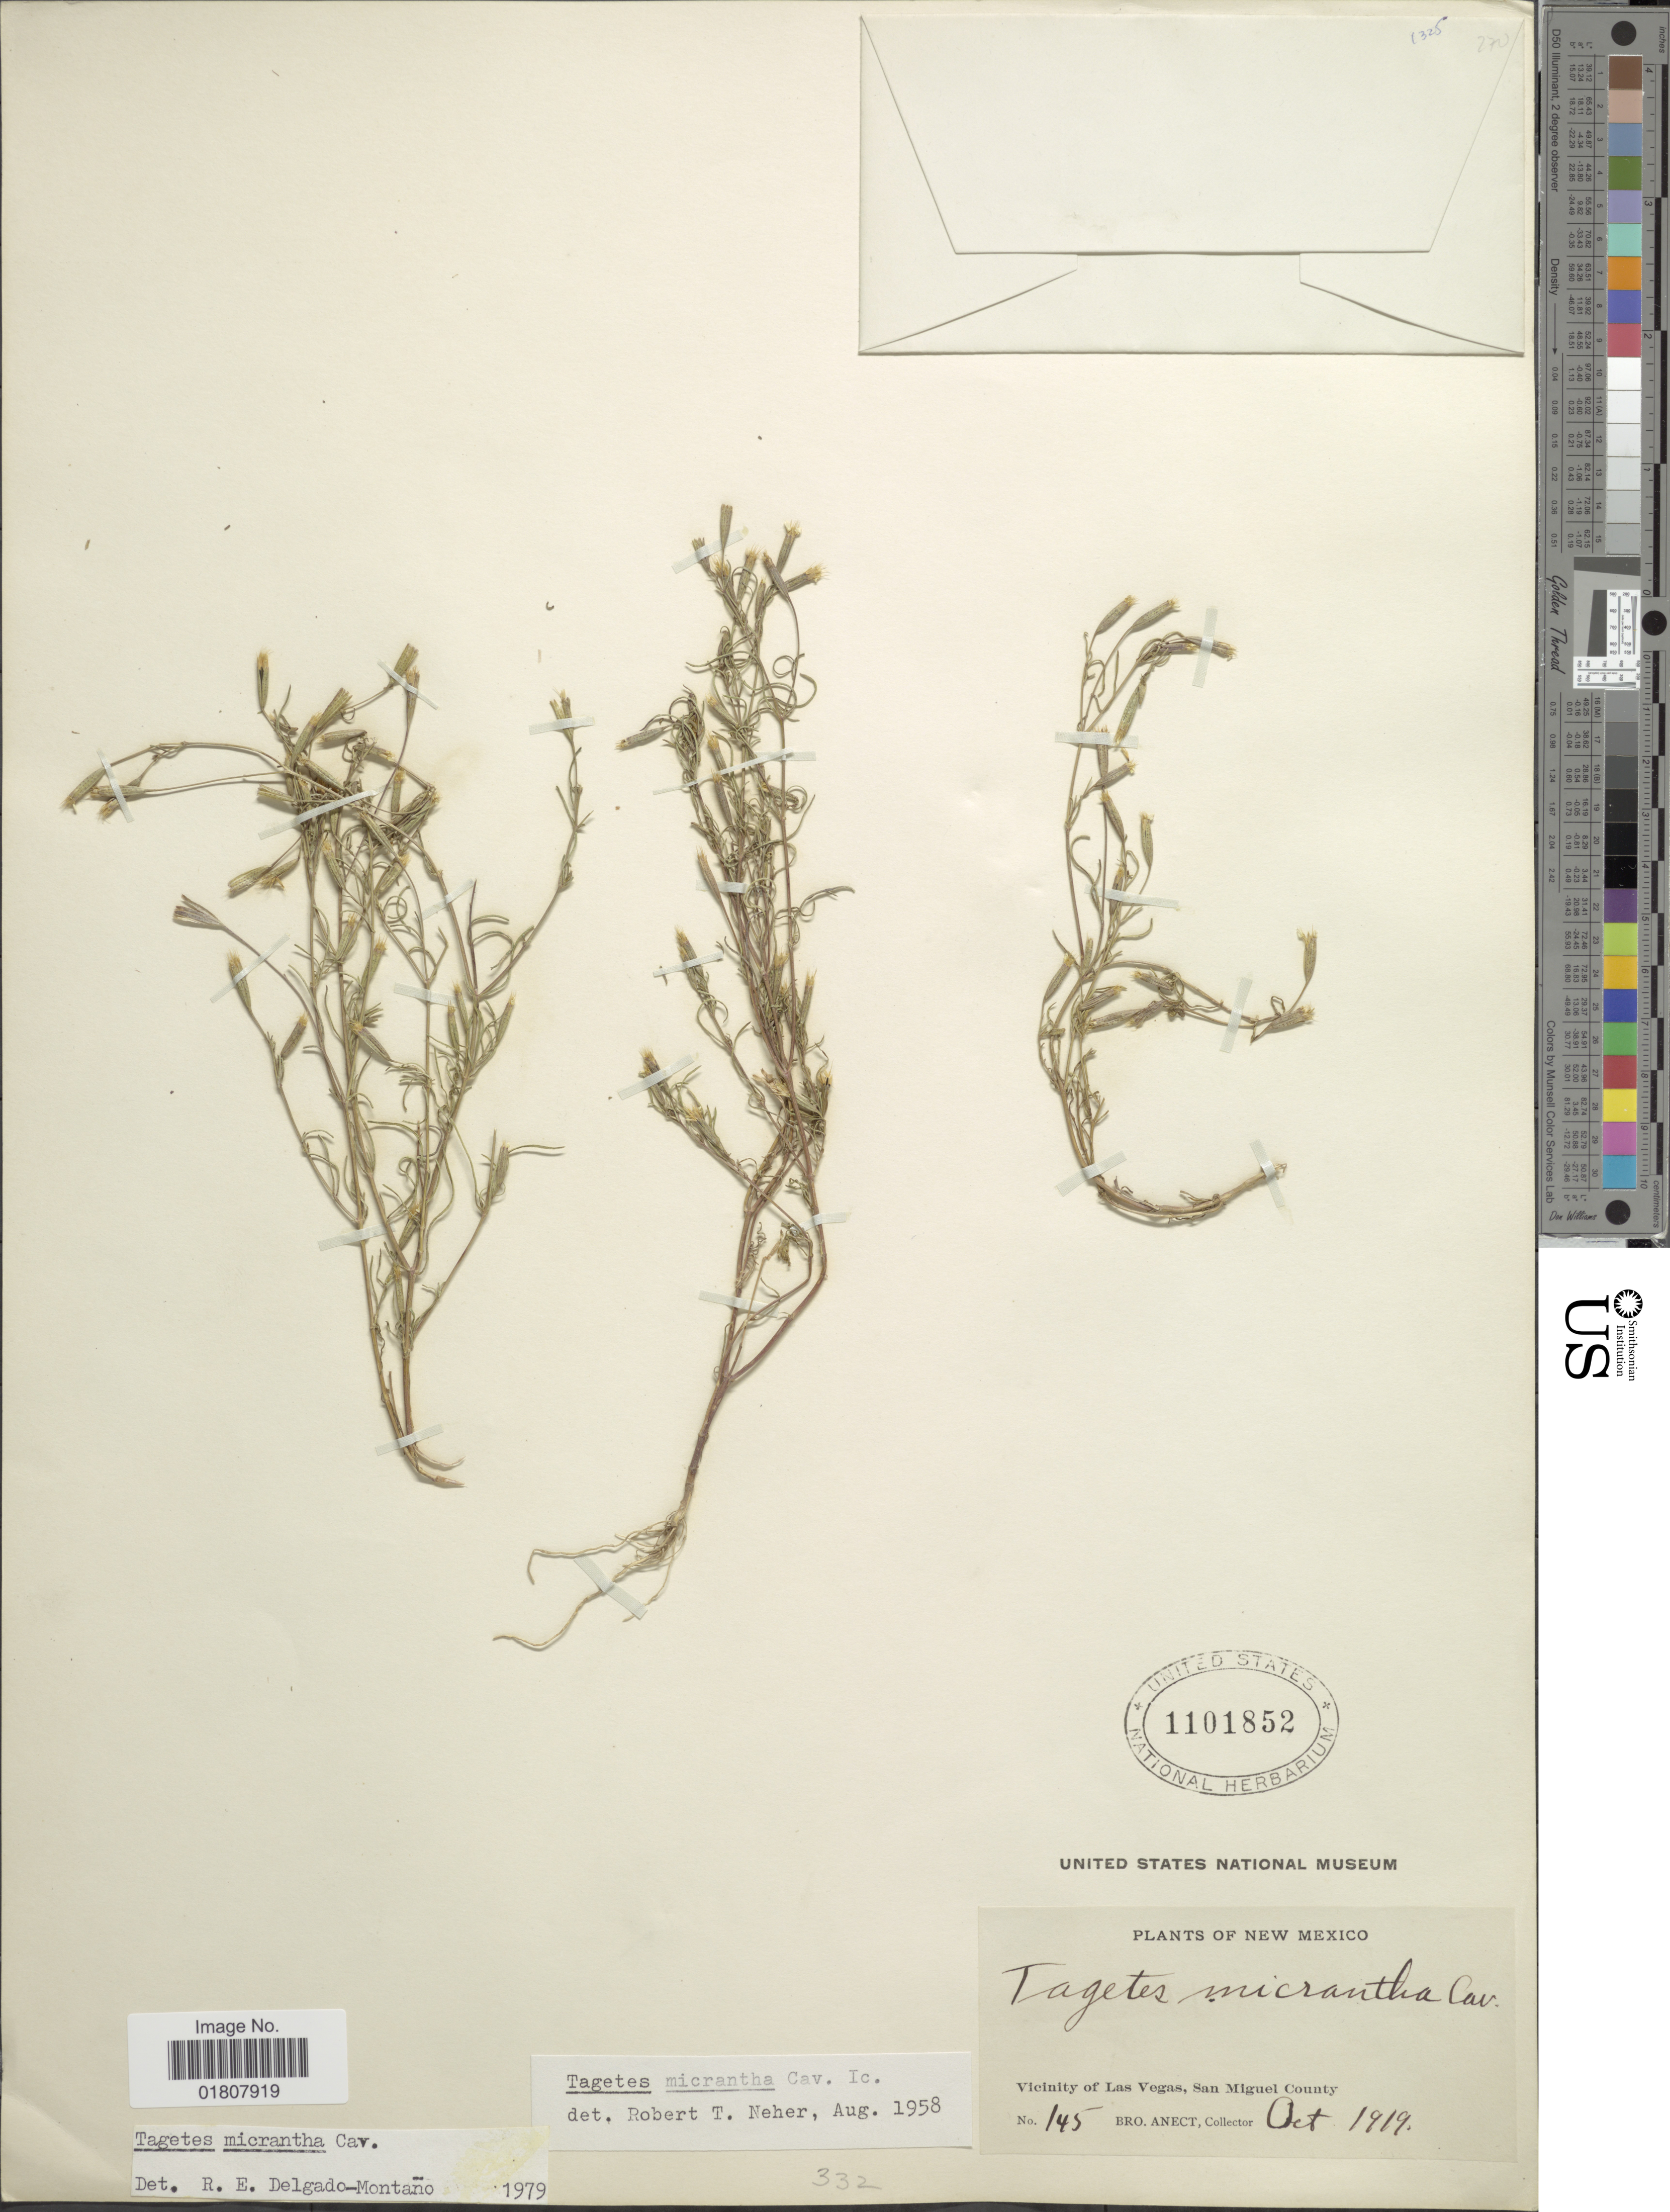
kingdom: Plantae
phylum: Tracheophyta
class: Magnoliopsida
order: Asterales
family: Asteraceae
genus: Tagetes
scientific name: Tagetes micrantha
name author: Cav.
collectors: B. Anect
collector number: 145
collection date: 1919-10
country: United States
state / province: New Mexico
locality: Vicinity of Las Vegas, San Miguel County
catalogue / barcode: US 1101852